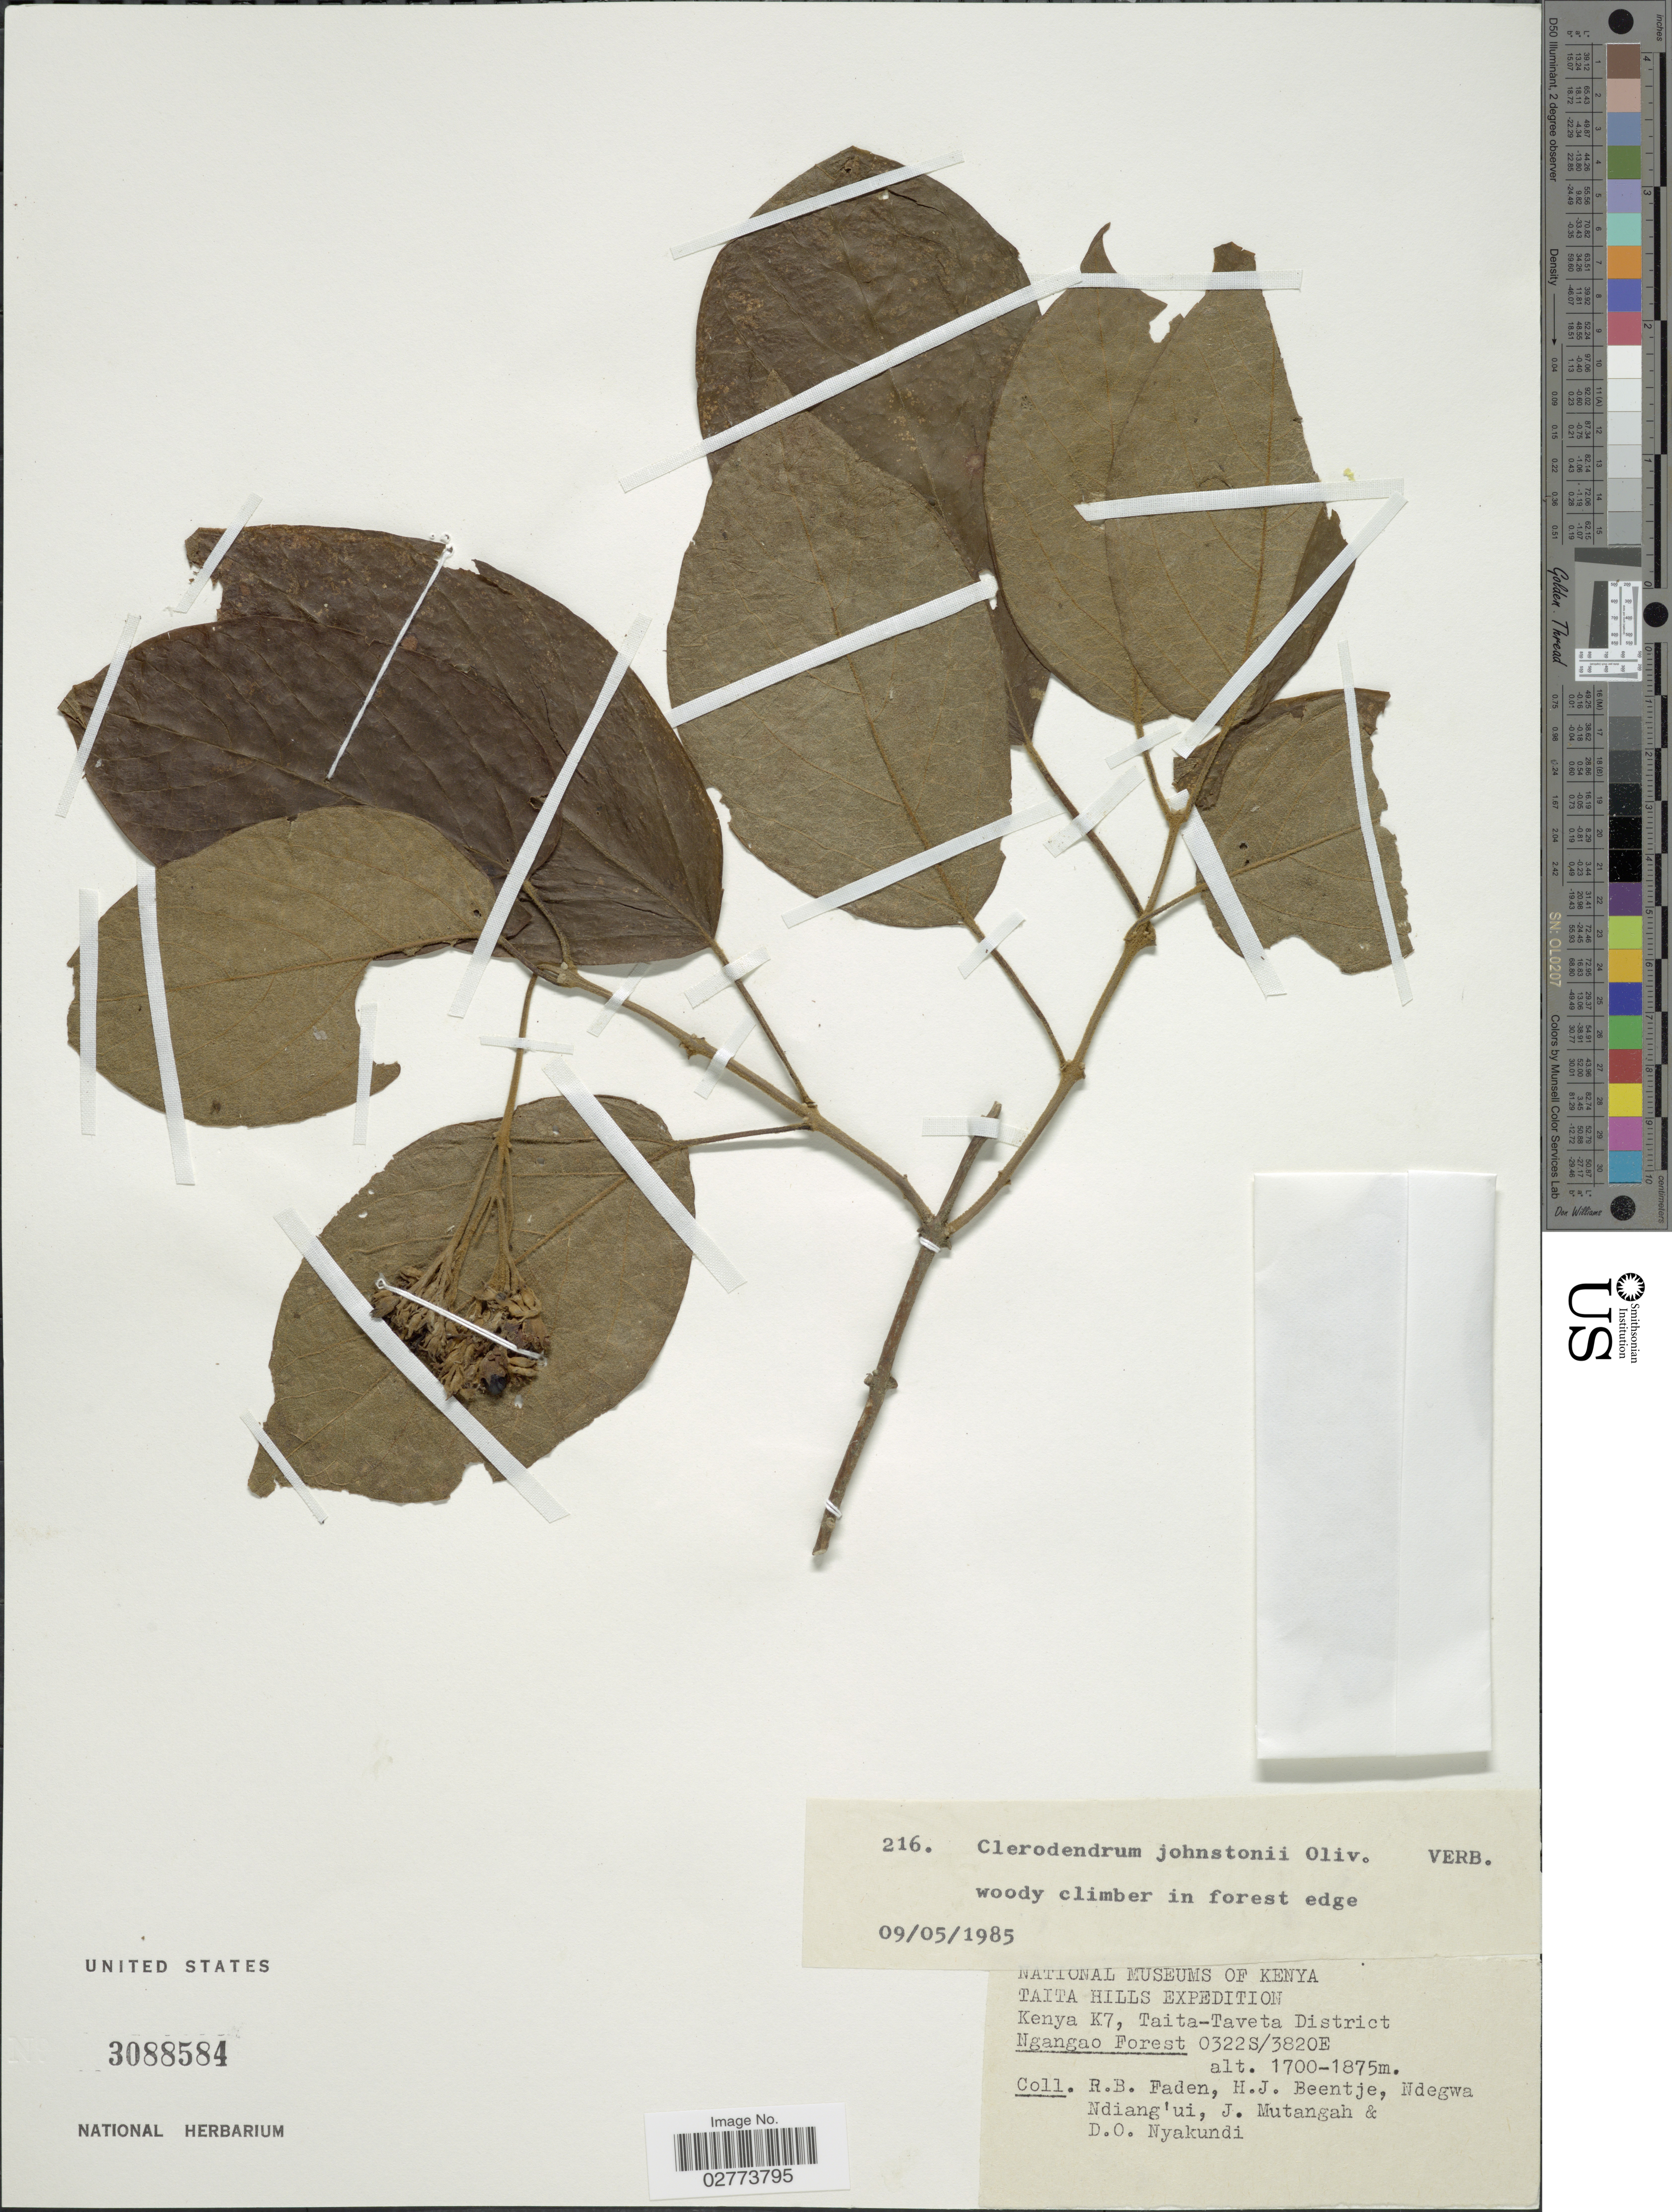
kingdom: Plantae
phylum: Tracheophyta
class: Magnoliopsida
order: Lamiales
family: Lamiaceae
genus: Clerodendrum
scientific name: Clerodendrum johnstonii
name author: Oliv.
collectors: R. B. Faden, H. J. Beentje, Ndegwa Ndiang'ui, J. Mutangah & D. Nyakundi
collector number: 216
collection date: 1985-05-09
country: Kenya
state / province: Taita Taveta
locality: Taita Hills, K7, Taita-Taveta District, Ngangao Forest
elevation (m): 1700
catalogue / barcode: US 3088584